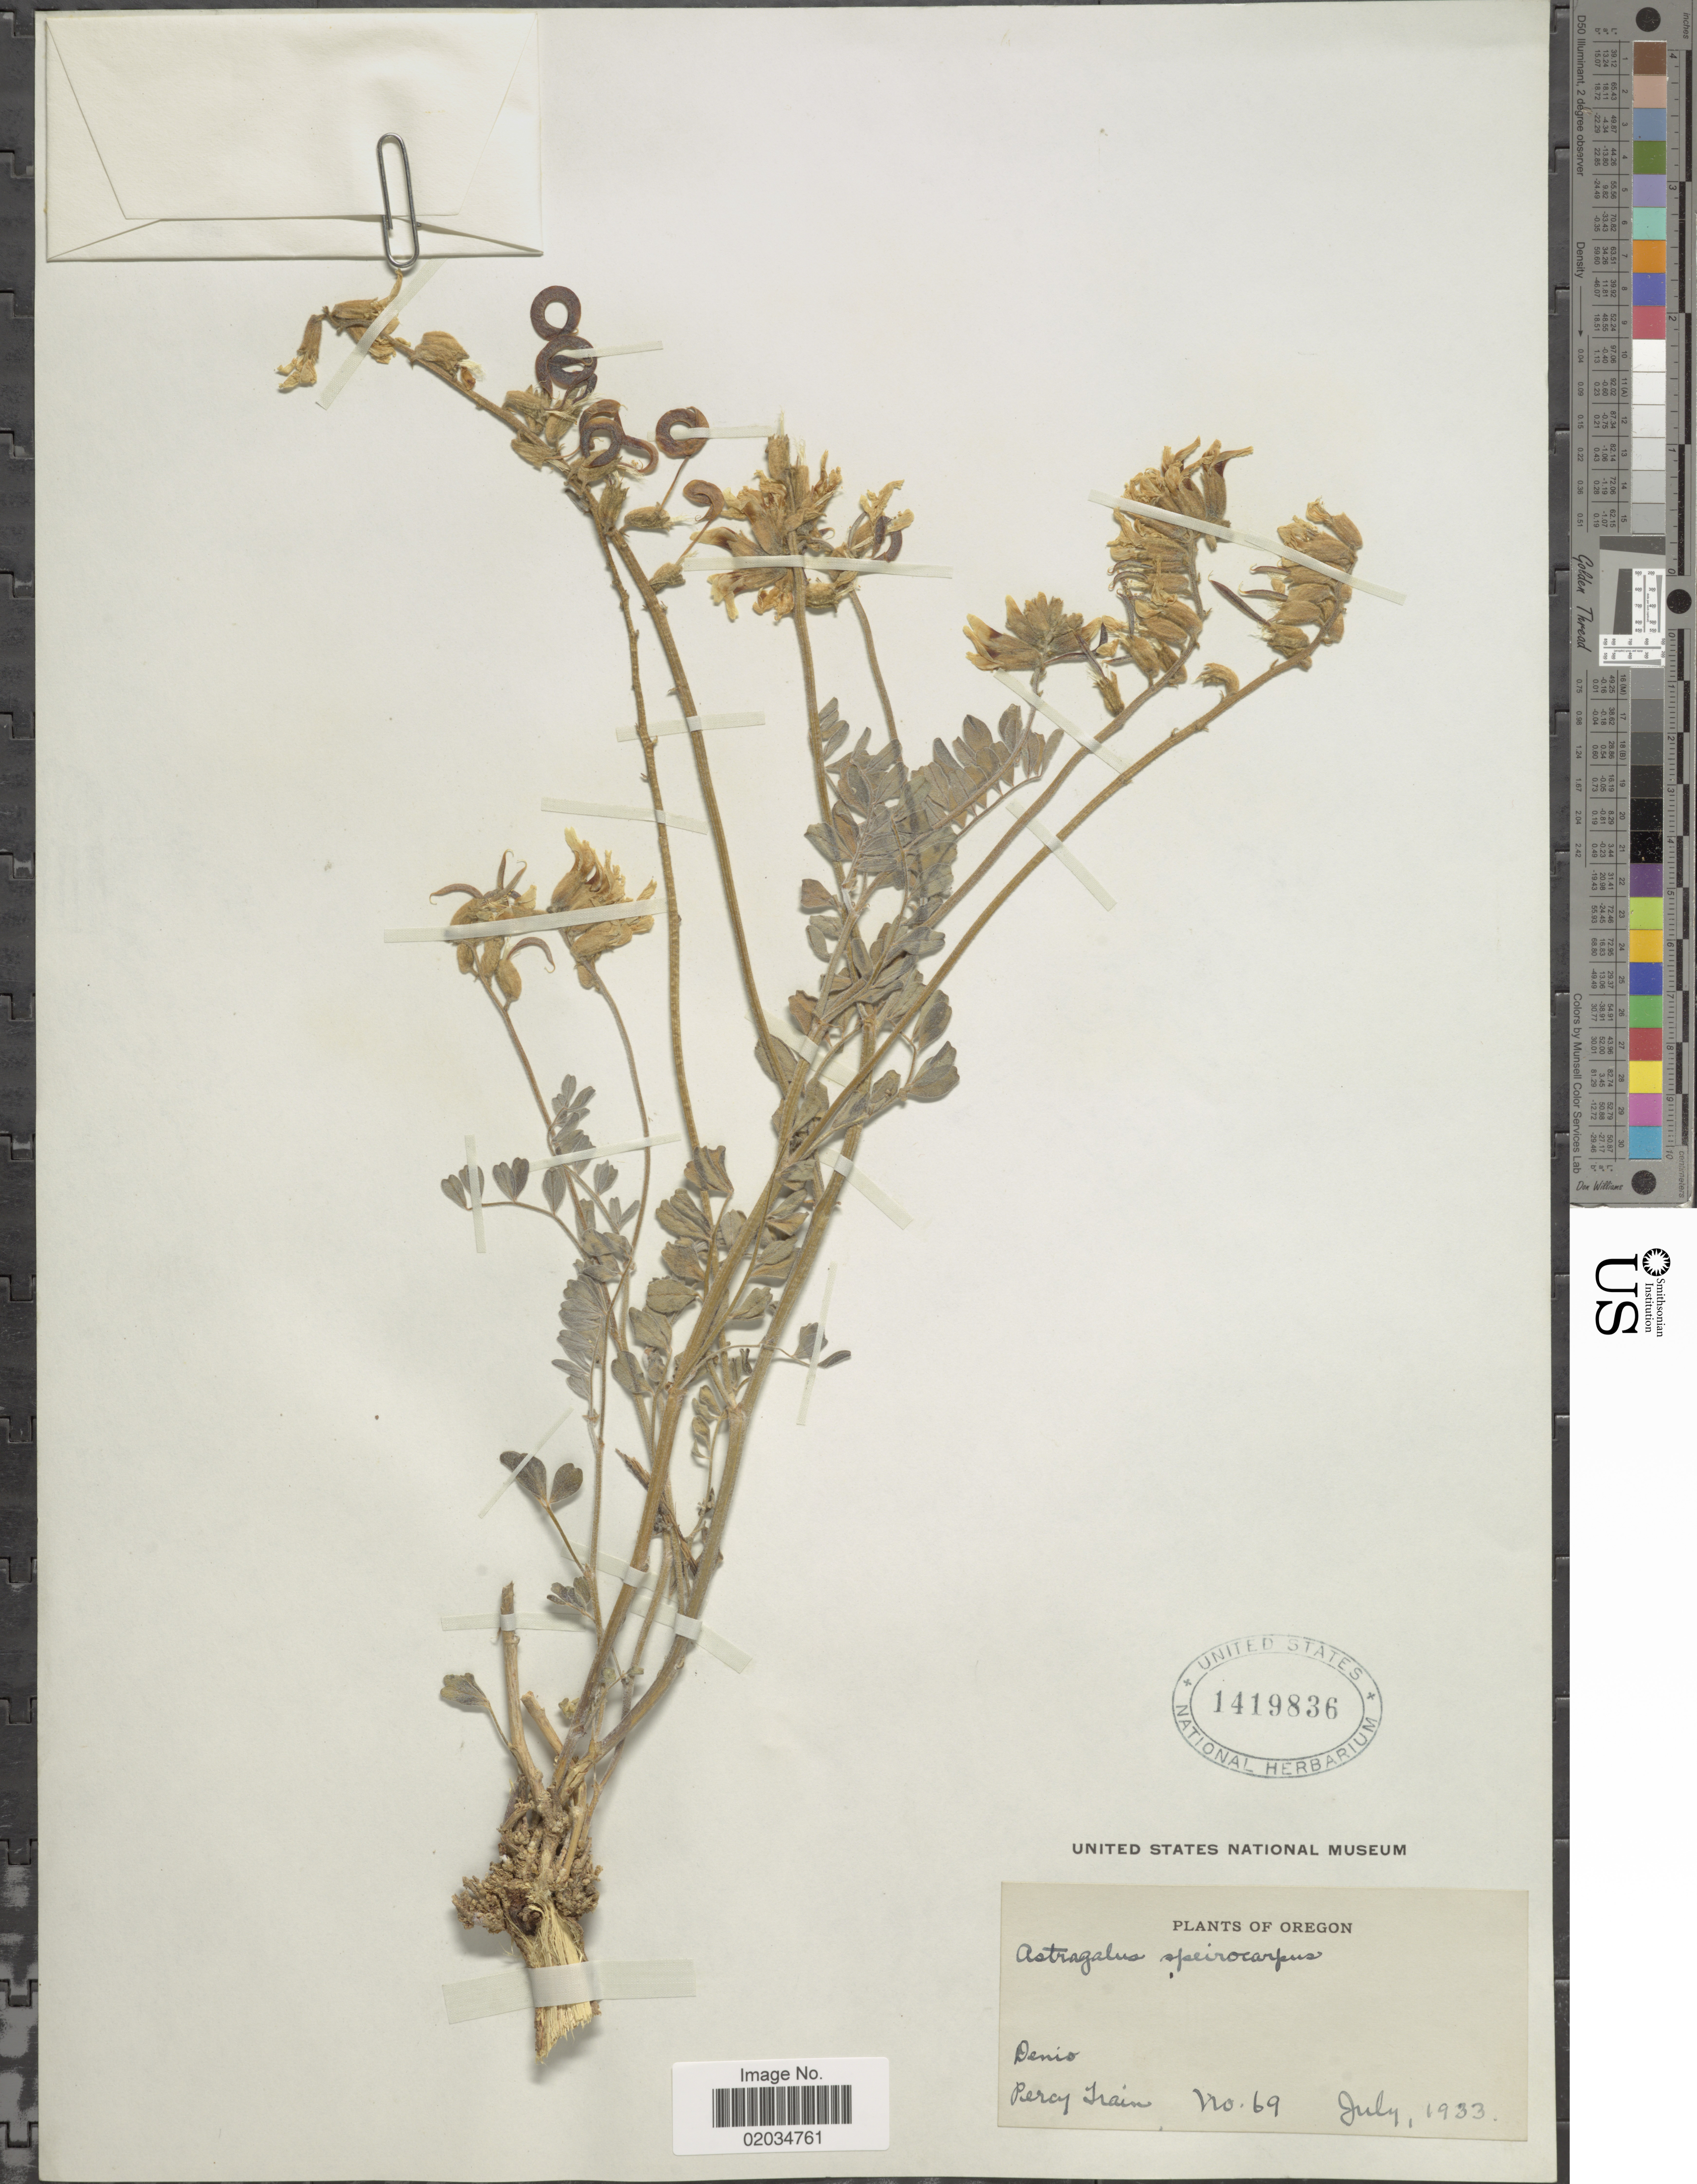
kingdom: Plantae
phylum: Tracheophyta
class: Magnoliopsida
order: Fabales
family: Fabaceae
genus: Astragalus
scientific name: Astragalus speirocarpus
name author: A. Gray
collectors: P. Train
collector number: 69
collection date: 1933-07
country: United States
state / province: Oregon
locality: Denio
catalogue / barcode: US 1419836